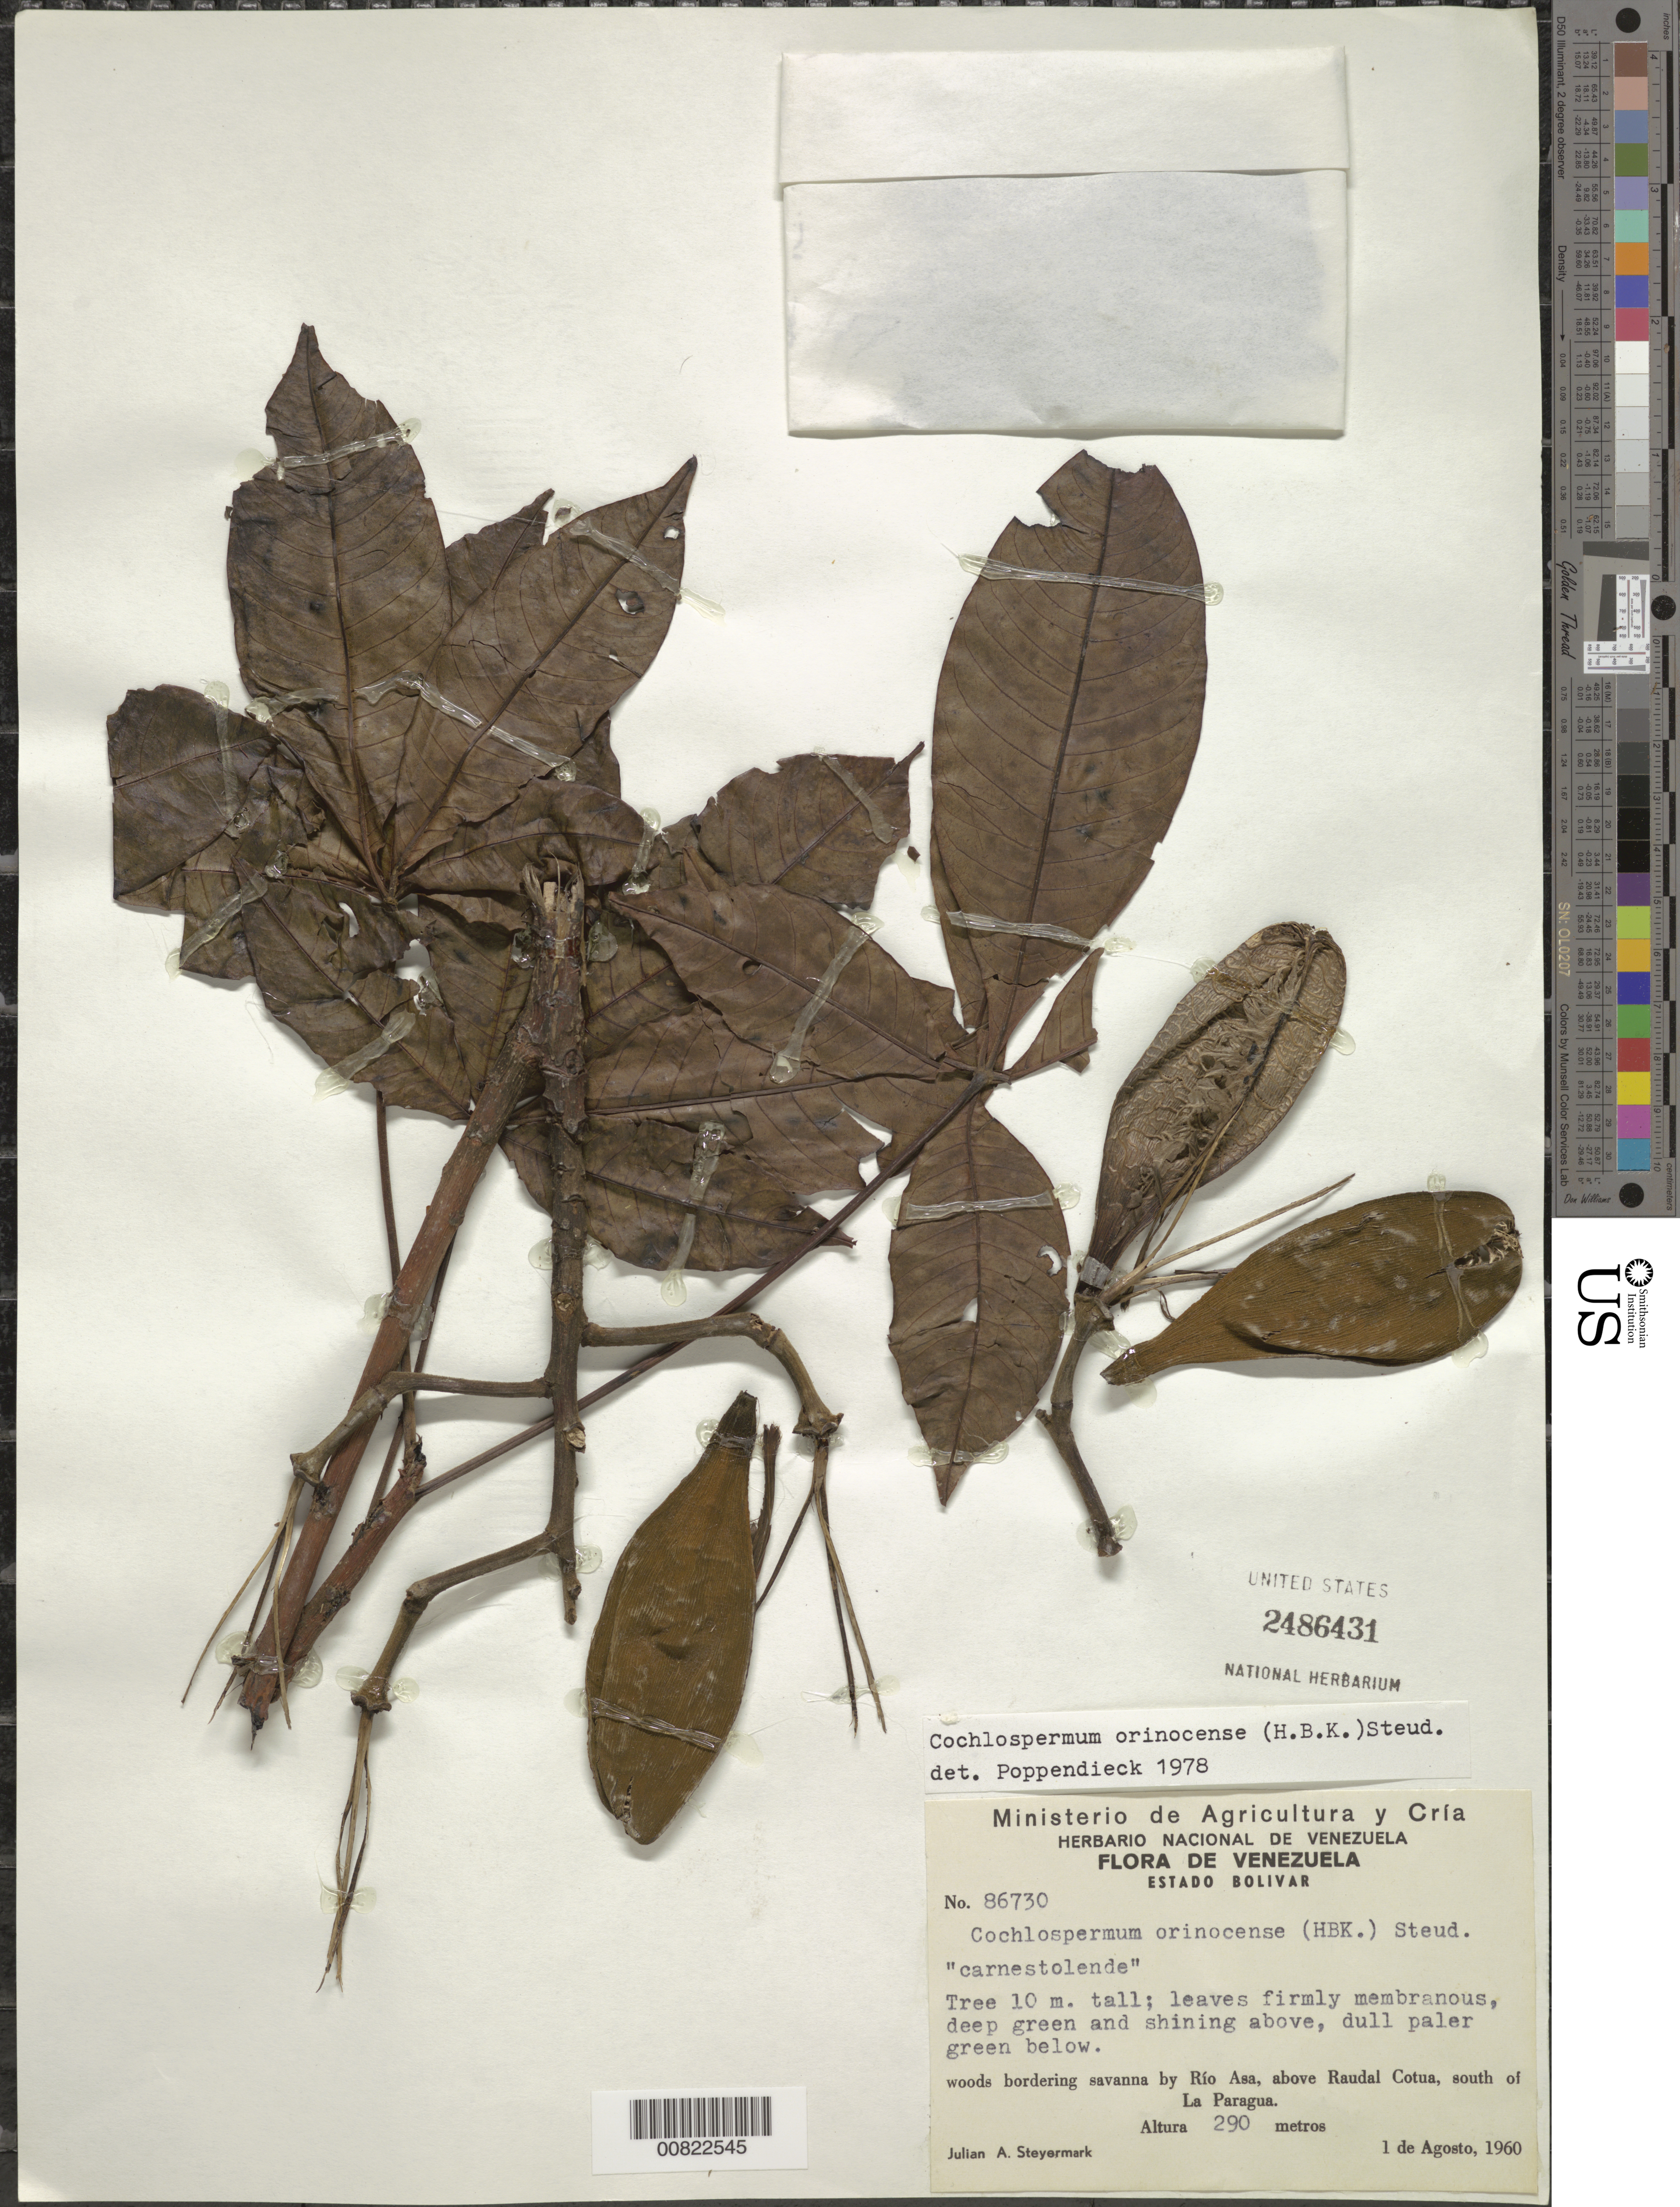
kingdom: Plantae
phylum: Tracheophyta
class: Magnoliopsida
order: Malvales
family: Cochlospermaceae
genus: Cochlospermum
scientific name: Cochlospermum orinocense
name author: (Kunth) Steud.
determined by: Poppendieck, H.-H., (HBG), Institut fur Allgemeine Botanik und Botanischer Garten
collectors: J. Steyermark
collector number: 86730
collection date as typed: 1-Aug-60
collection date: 1960-08-01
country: Venezuela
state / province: Bolívar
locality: Río Asa, above Raudal Cotua, S of La Paragua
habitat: Woods bordering savanna by rio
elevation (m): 290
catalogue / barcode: US 2486431